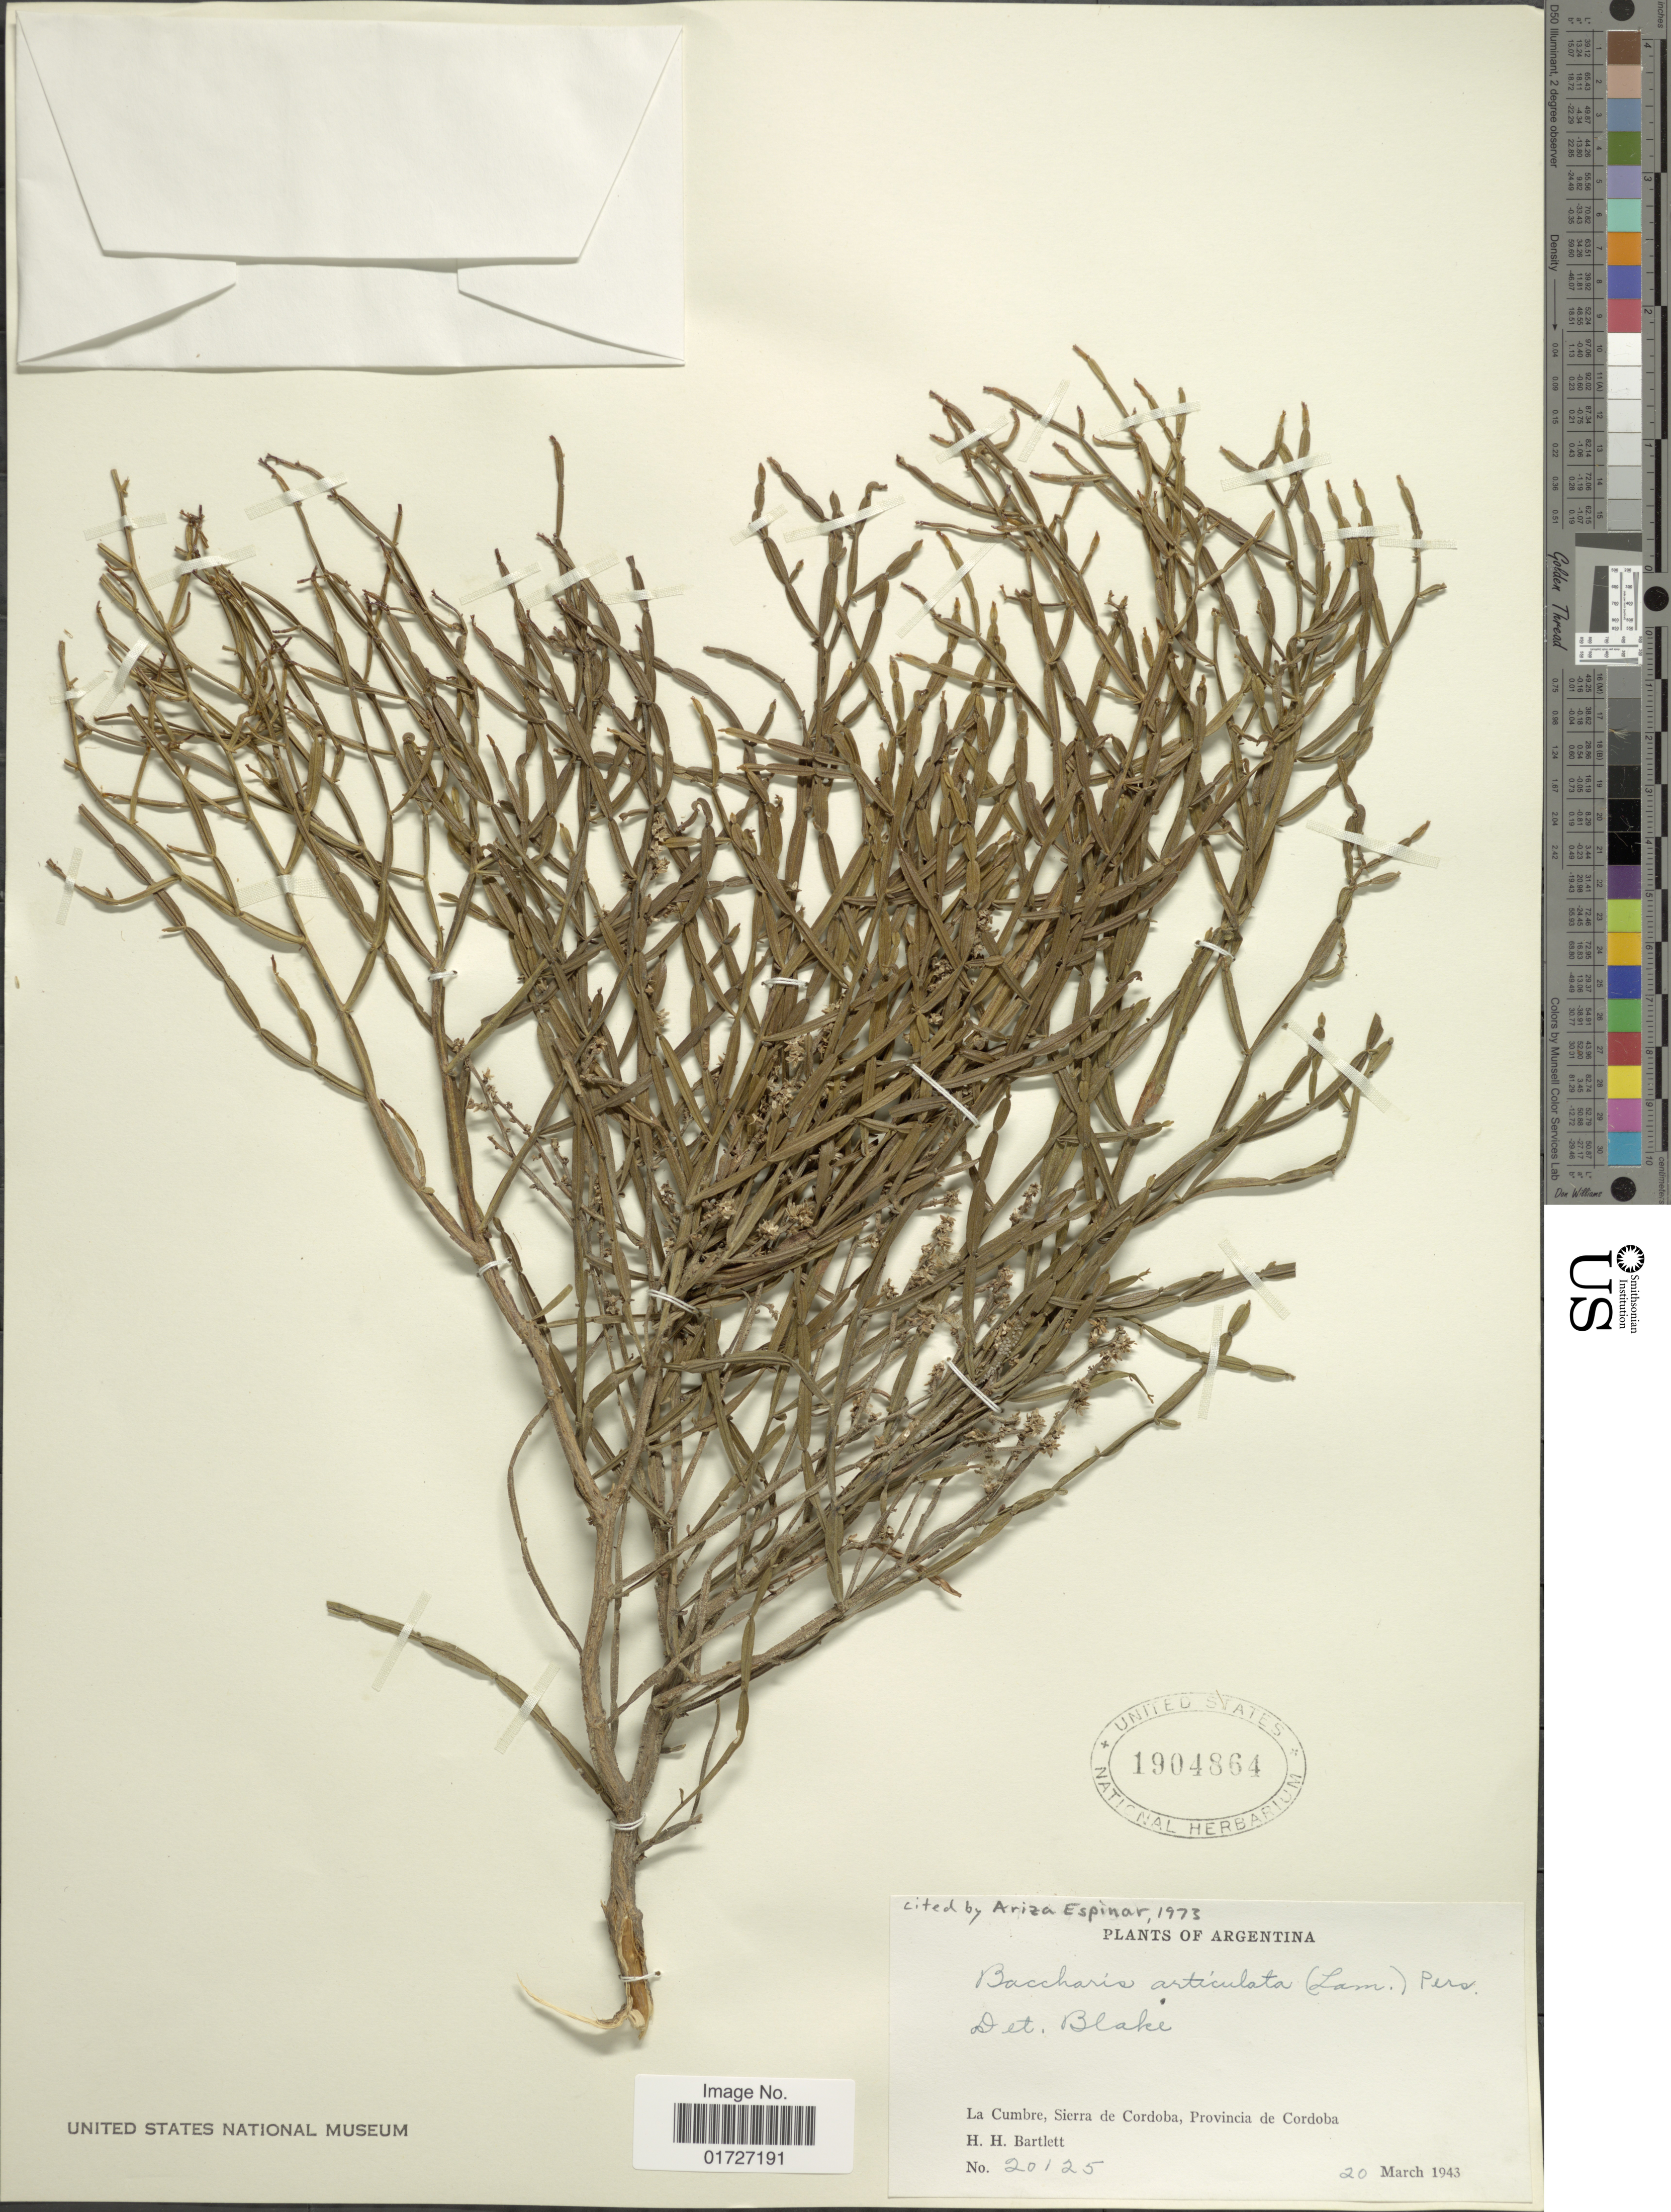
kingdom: Plantae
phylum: Tracheophyta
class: Magnoliopsida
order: Asterales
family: Asteraceae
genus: Baccharis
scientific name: Baccharis articulata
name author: (Lam.) Pers.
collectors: H. H. Bartlett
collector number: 20125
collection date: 1943-03-20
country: Argentina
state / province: Cordoba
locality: La Cumbre, Sierra de Cordoba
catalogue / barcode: US 1904864